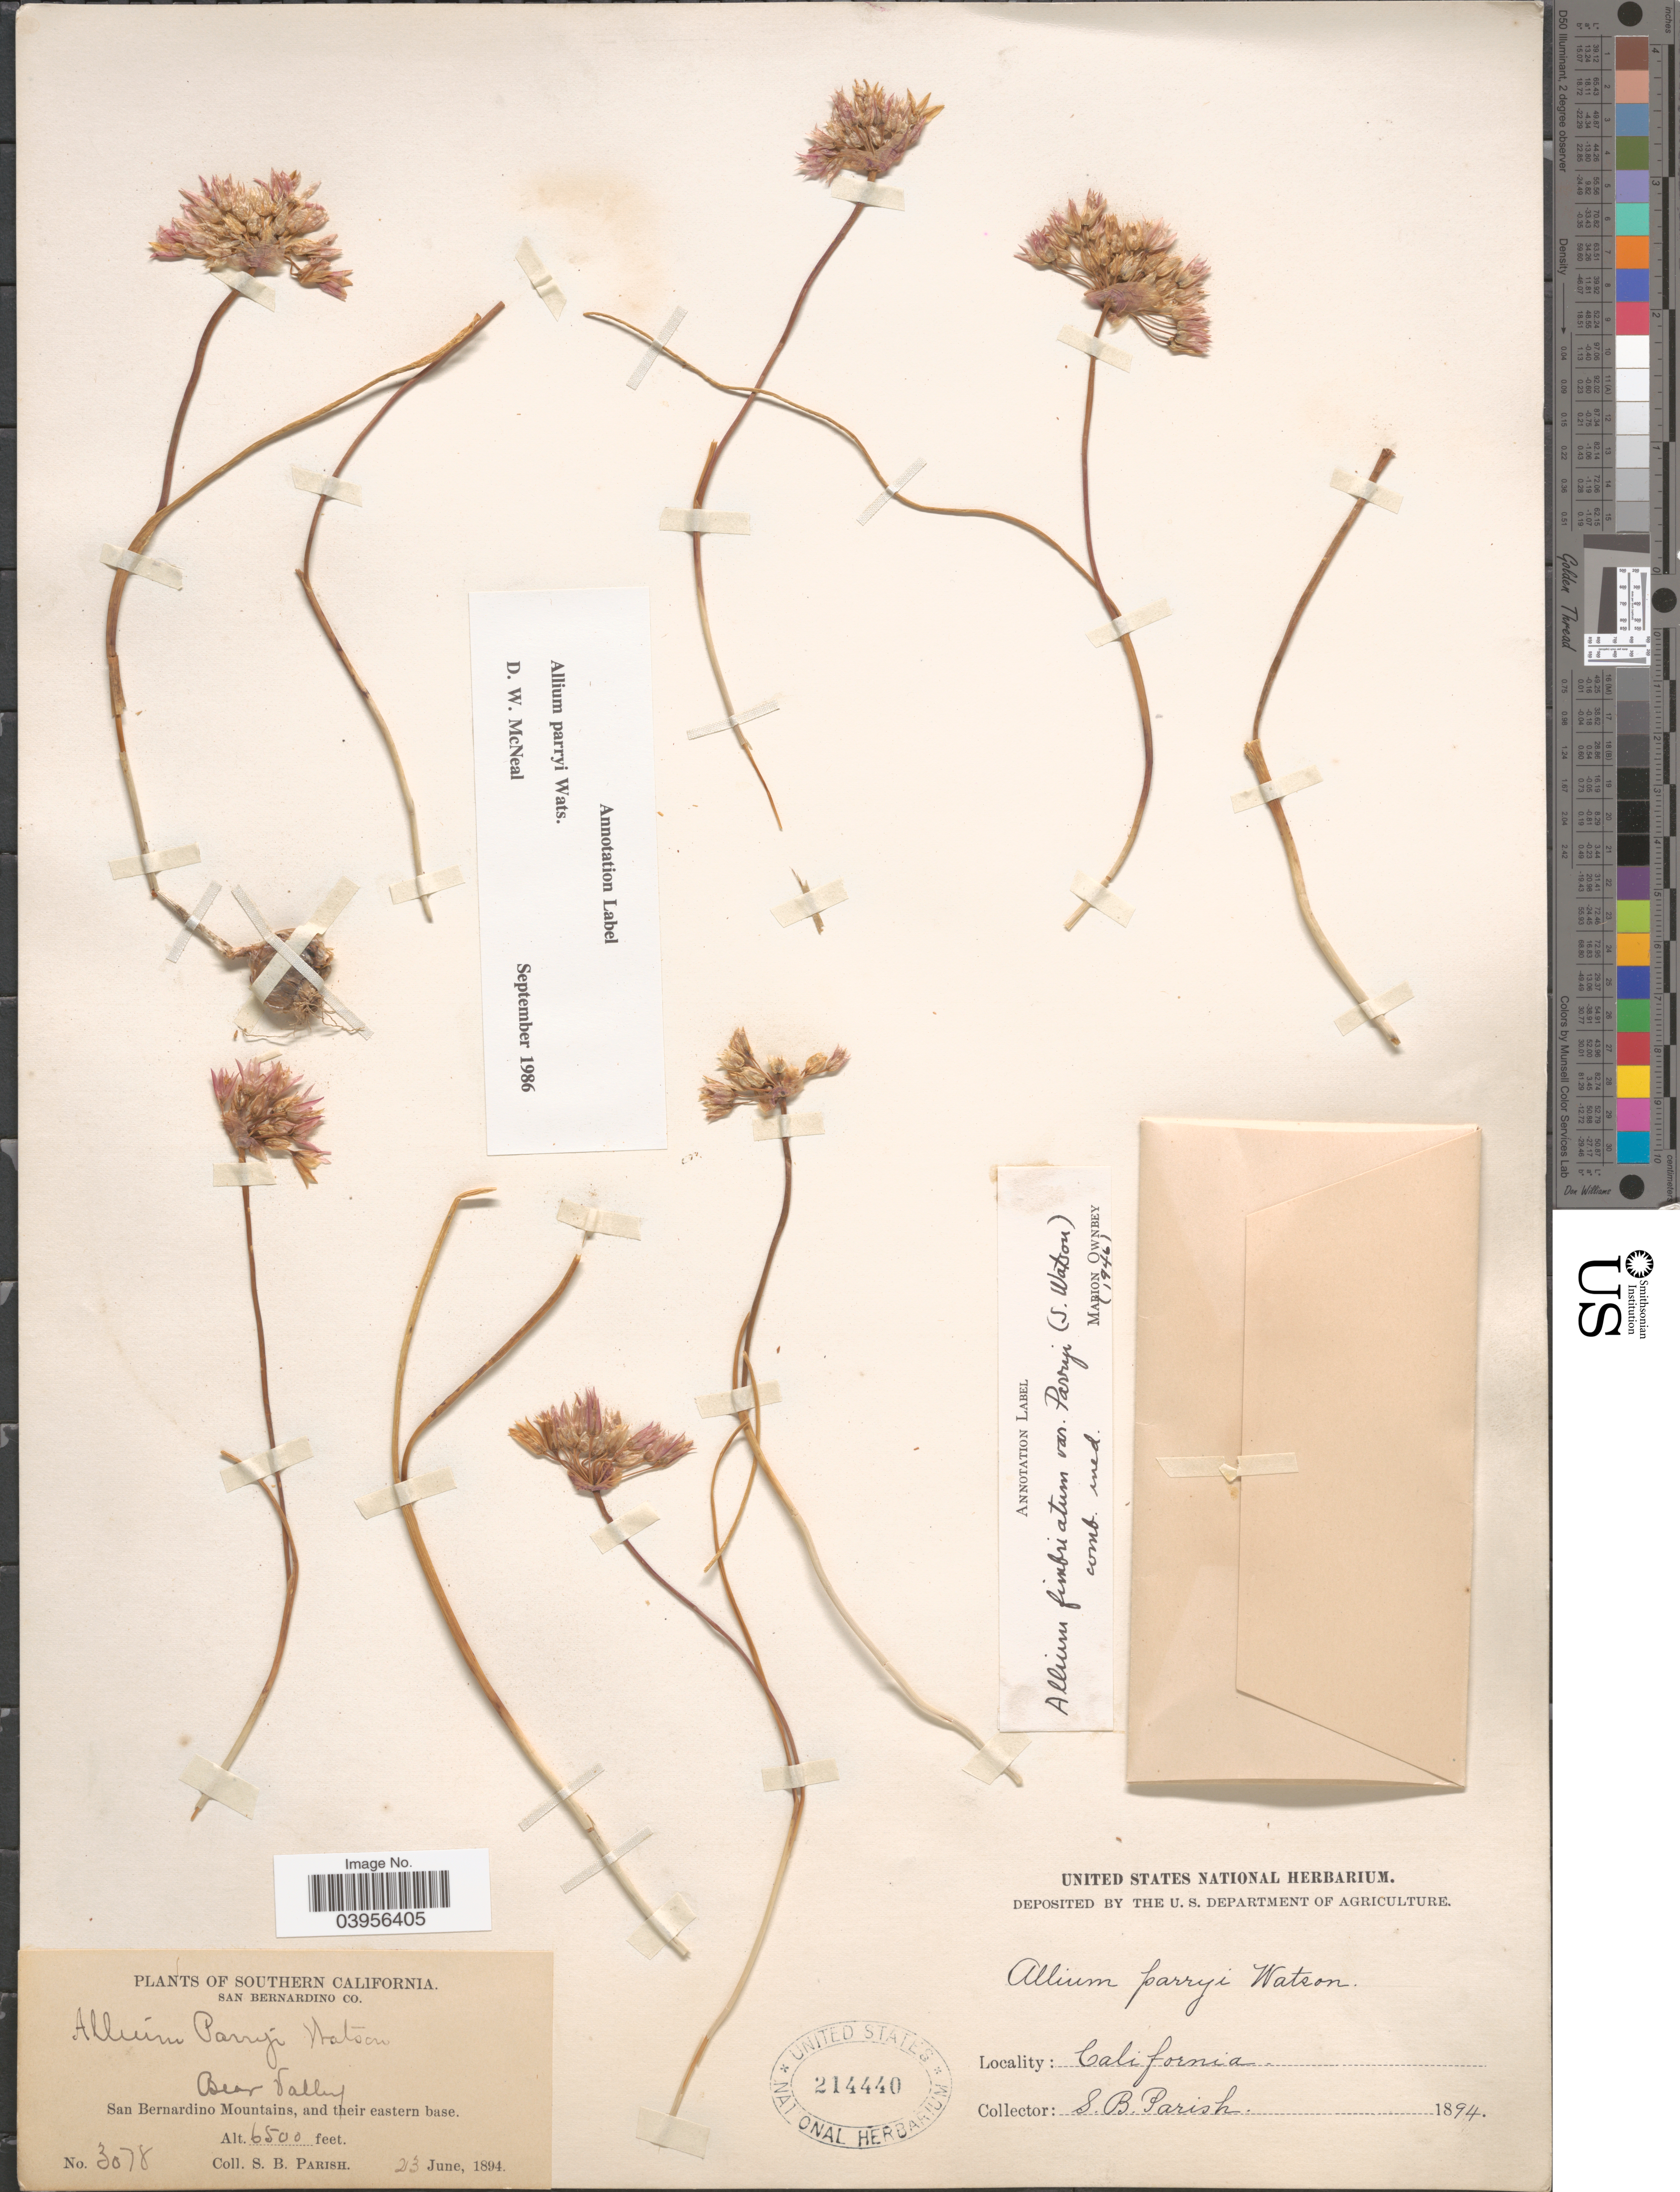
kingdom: Plantae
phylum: Tracheophyta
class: Liliopsida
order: Asparagales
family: Amaryllidaceae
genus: Allium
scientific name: Allium parryi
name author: S. Watson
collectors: S. B. Parish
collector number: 3078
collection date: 1894-06-23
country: United States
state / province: California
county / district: San Bernardino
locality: Southern California. San Bernardino Co. Bear Valley. San Bernardino Mountains, and their eastern base.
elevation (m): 1981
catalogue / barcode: US 214440